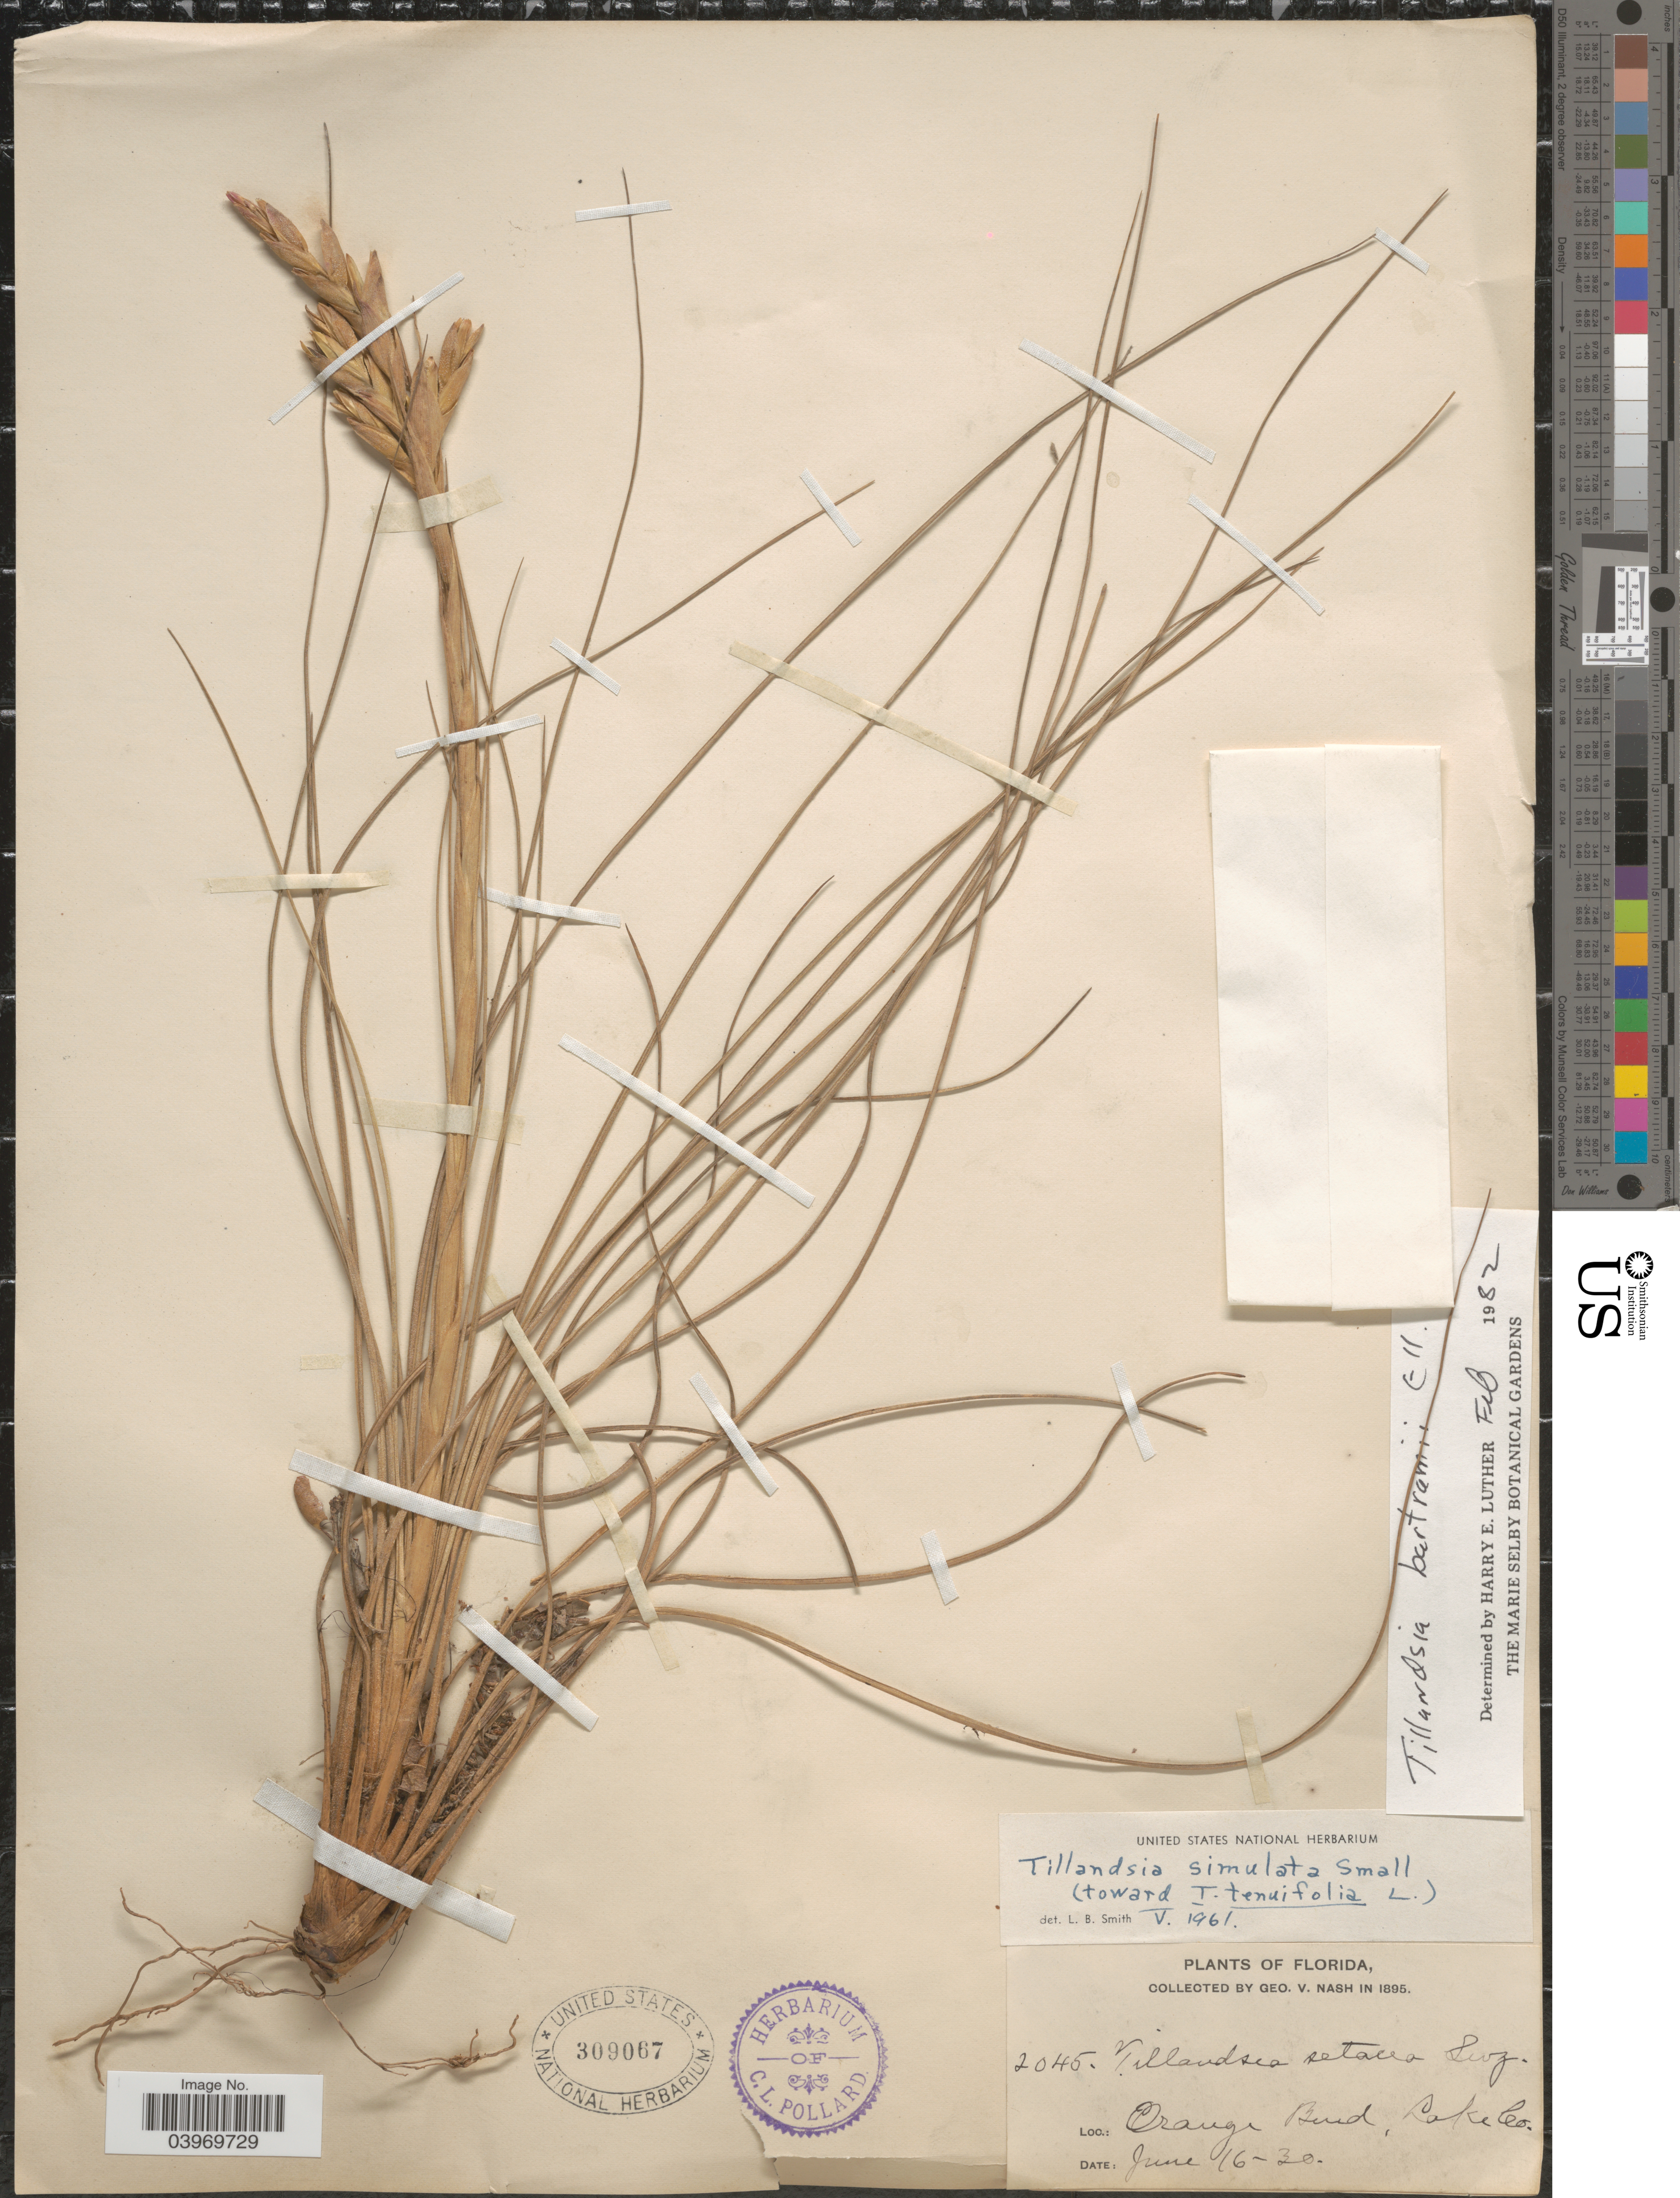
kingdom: Plantae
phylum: Tracheophyta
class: Liliopsida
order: Poales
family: Bromeliaceae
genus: Tillandsia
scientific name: Tillandsia bartramii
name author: Elliott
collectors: G. V. Nash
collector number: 2045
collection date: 1895-06-16/1895-06-30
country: United States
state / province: Florida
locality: Orange Bend, Lake Co.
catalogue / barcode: US 309067